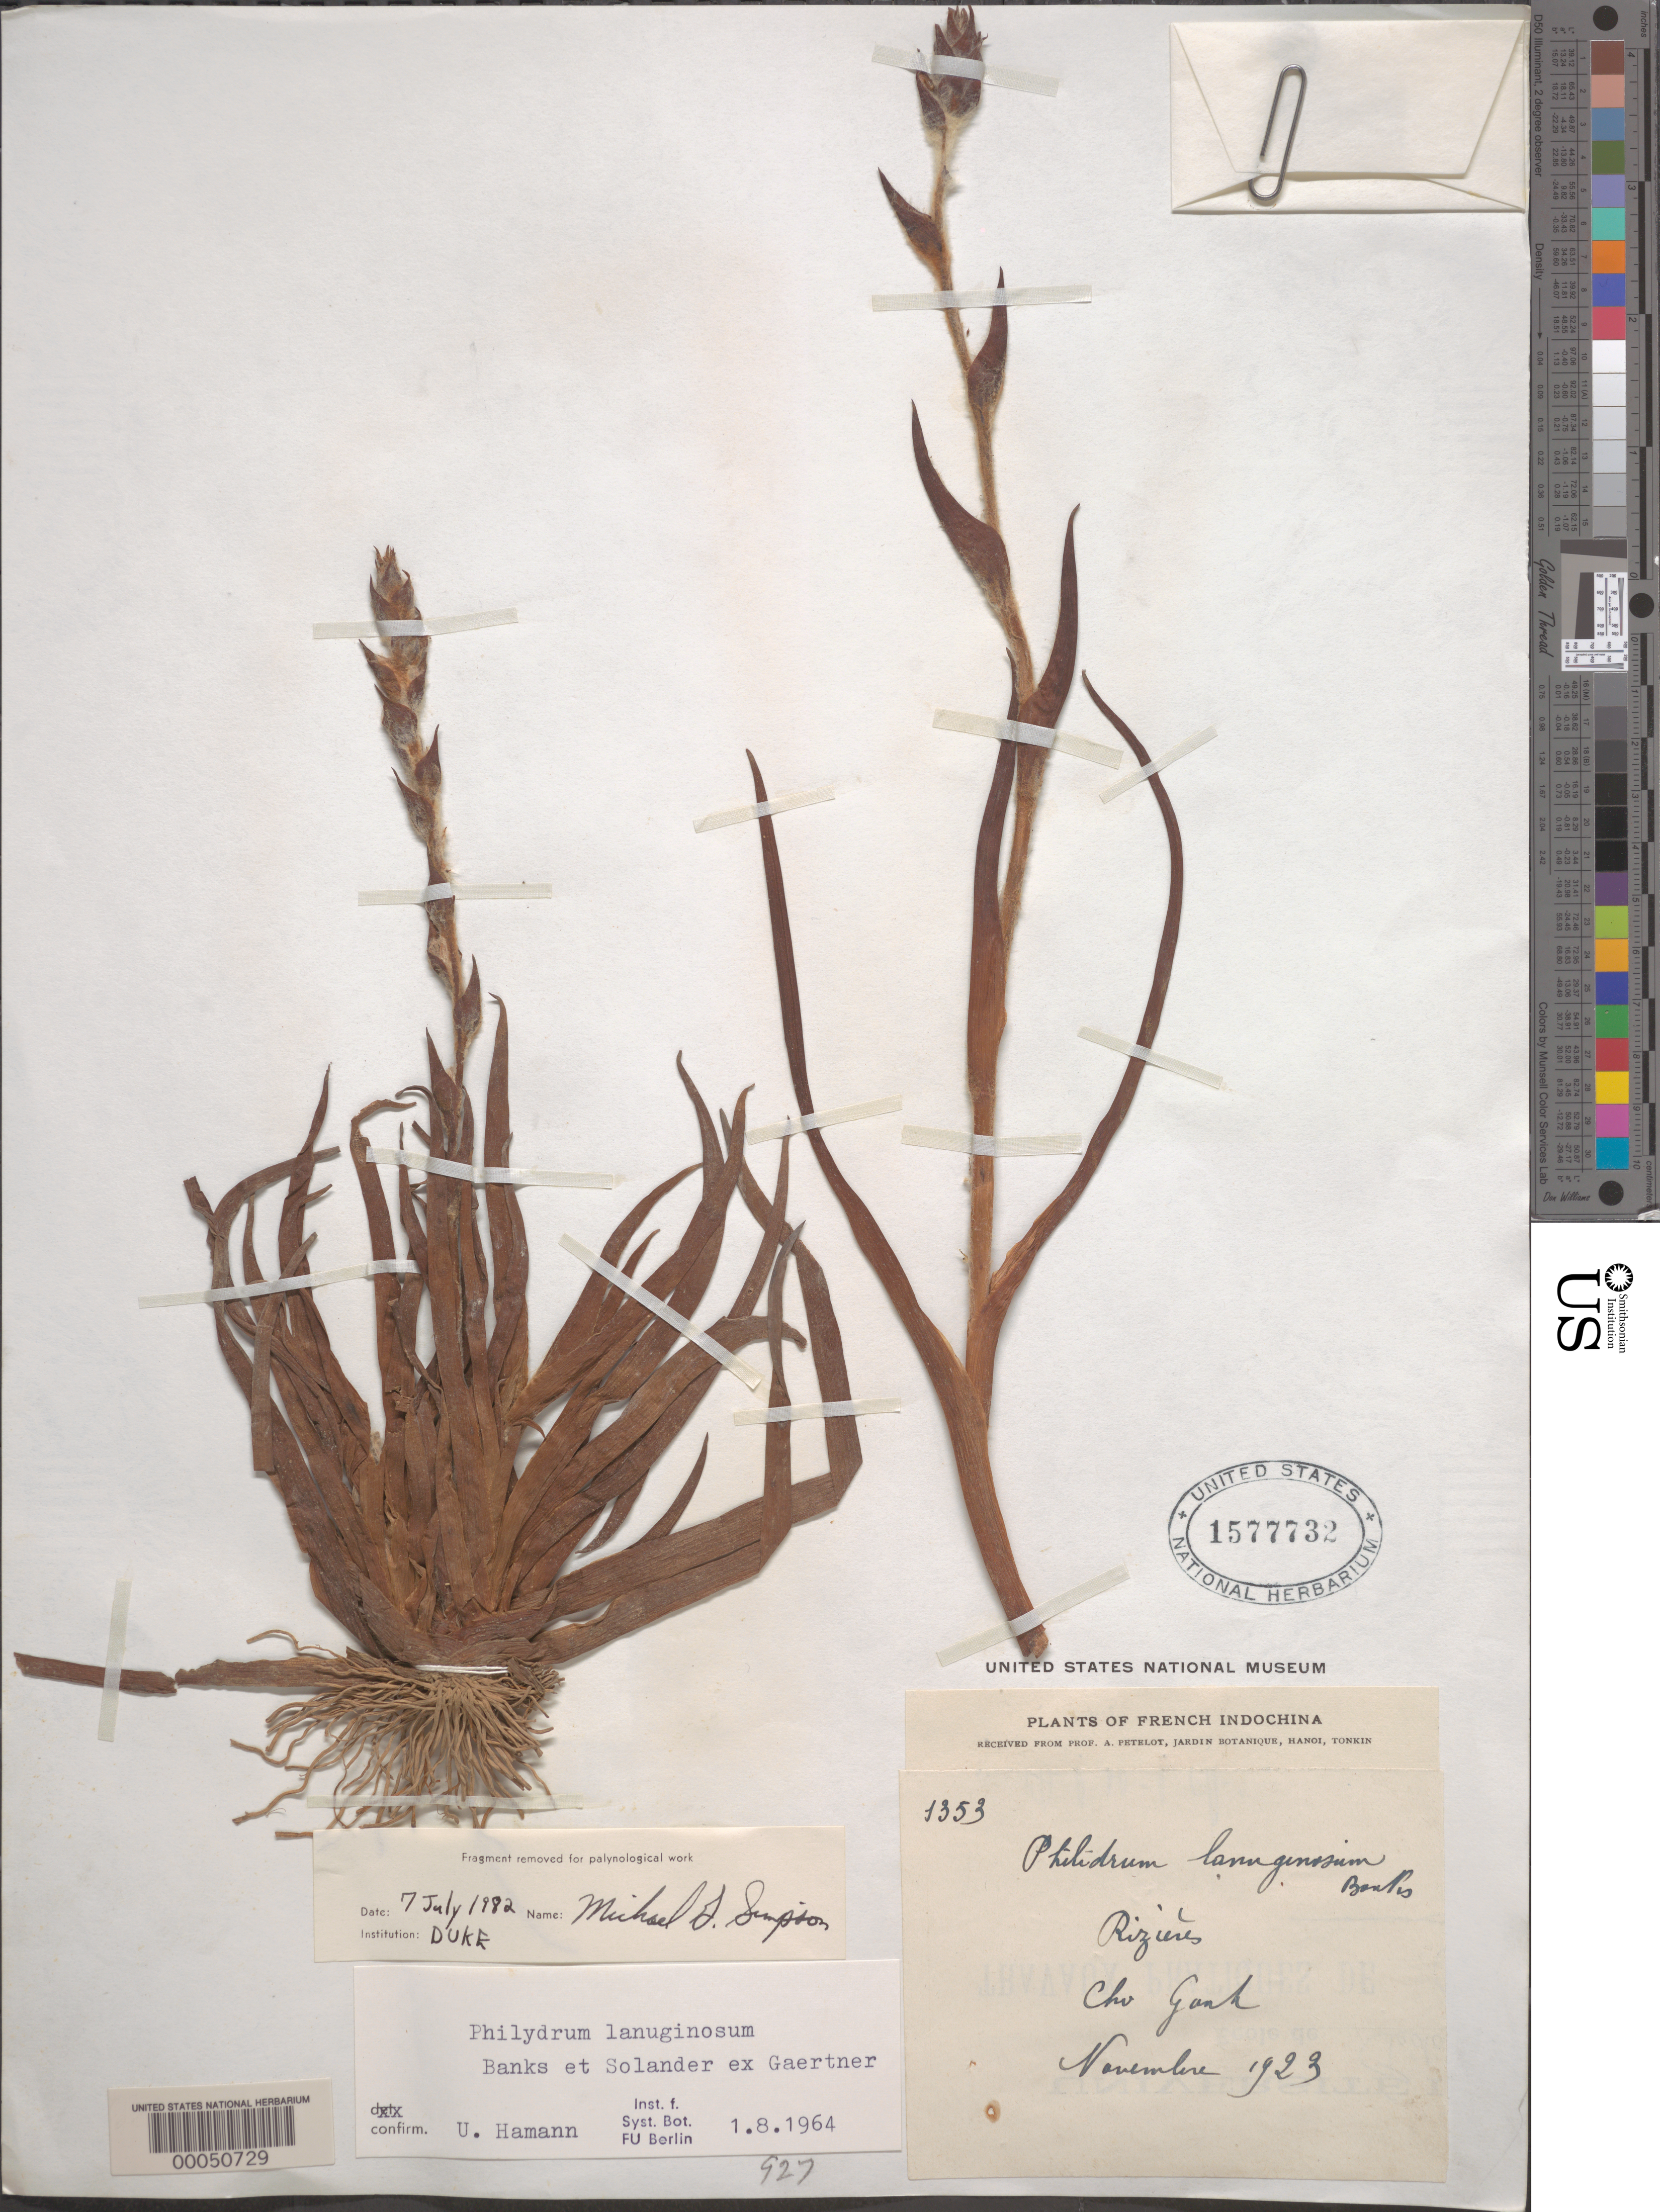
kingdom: Plantae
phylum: Tracheophyta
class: Liliopsida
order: Commelinales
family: Philydraceae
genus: Philydrum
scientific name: Philydrum lanuginosum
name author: Banks & Sol. ex Gaertn.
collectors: C. Ganh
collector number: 1353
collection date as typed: Nov 1923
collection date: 1923-11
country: Laos / Vietnam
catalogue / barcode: US 1577732